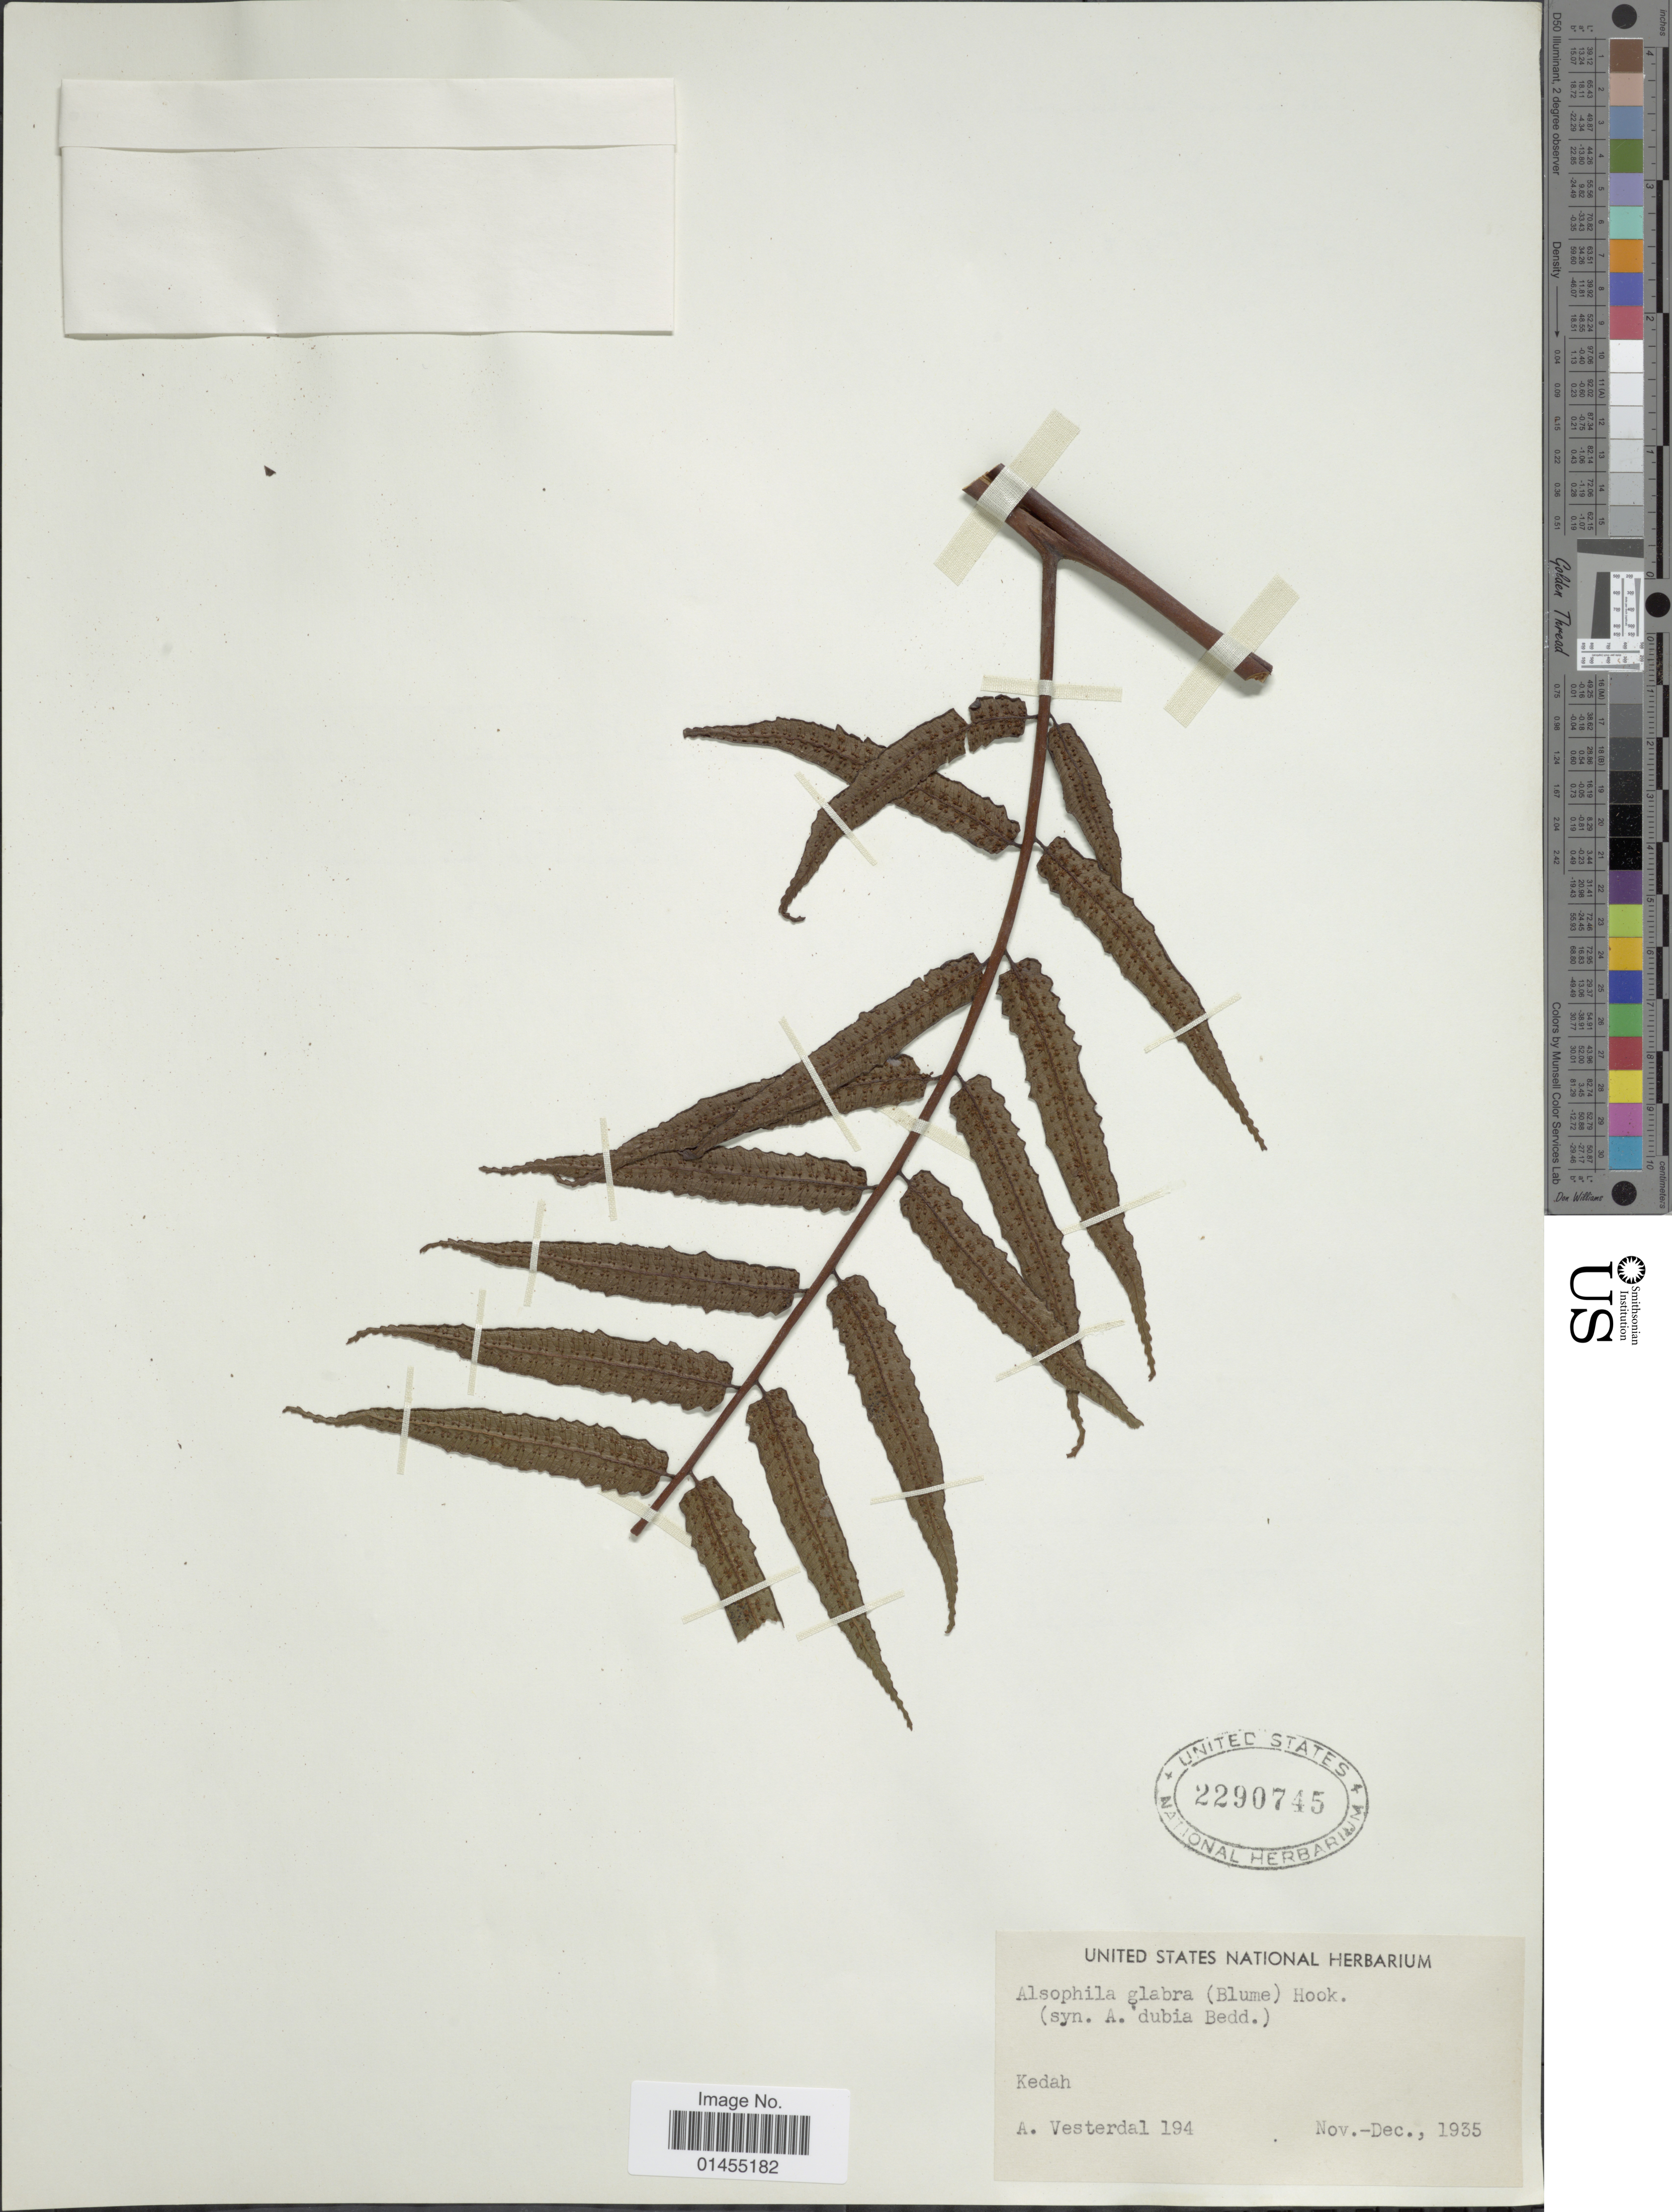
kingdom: Plantae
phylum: Tracheophyta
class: Polypodiopsida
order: Cyatheales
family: Cyatheaceae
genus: Alsophila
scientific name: Alsophila glabra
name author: (Blume) Hook.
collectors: A. Vesterdal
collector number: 194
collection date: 1935-11/1935-12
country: Malaysia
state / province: Kedah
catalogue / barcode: US 2290745